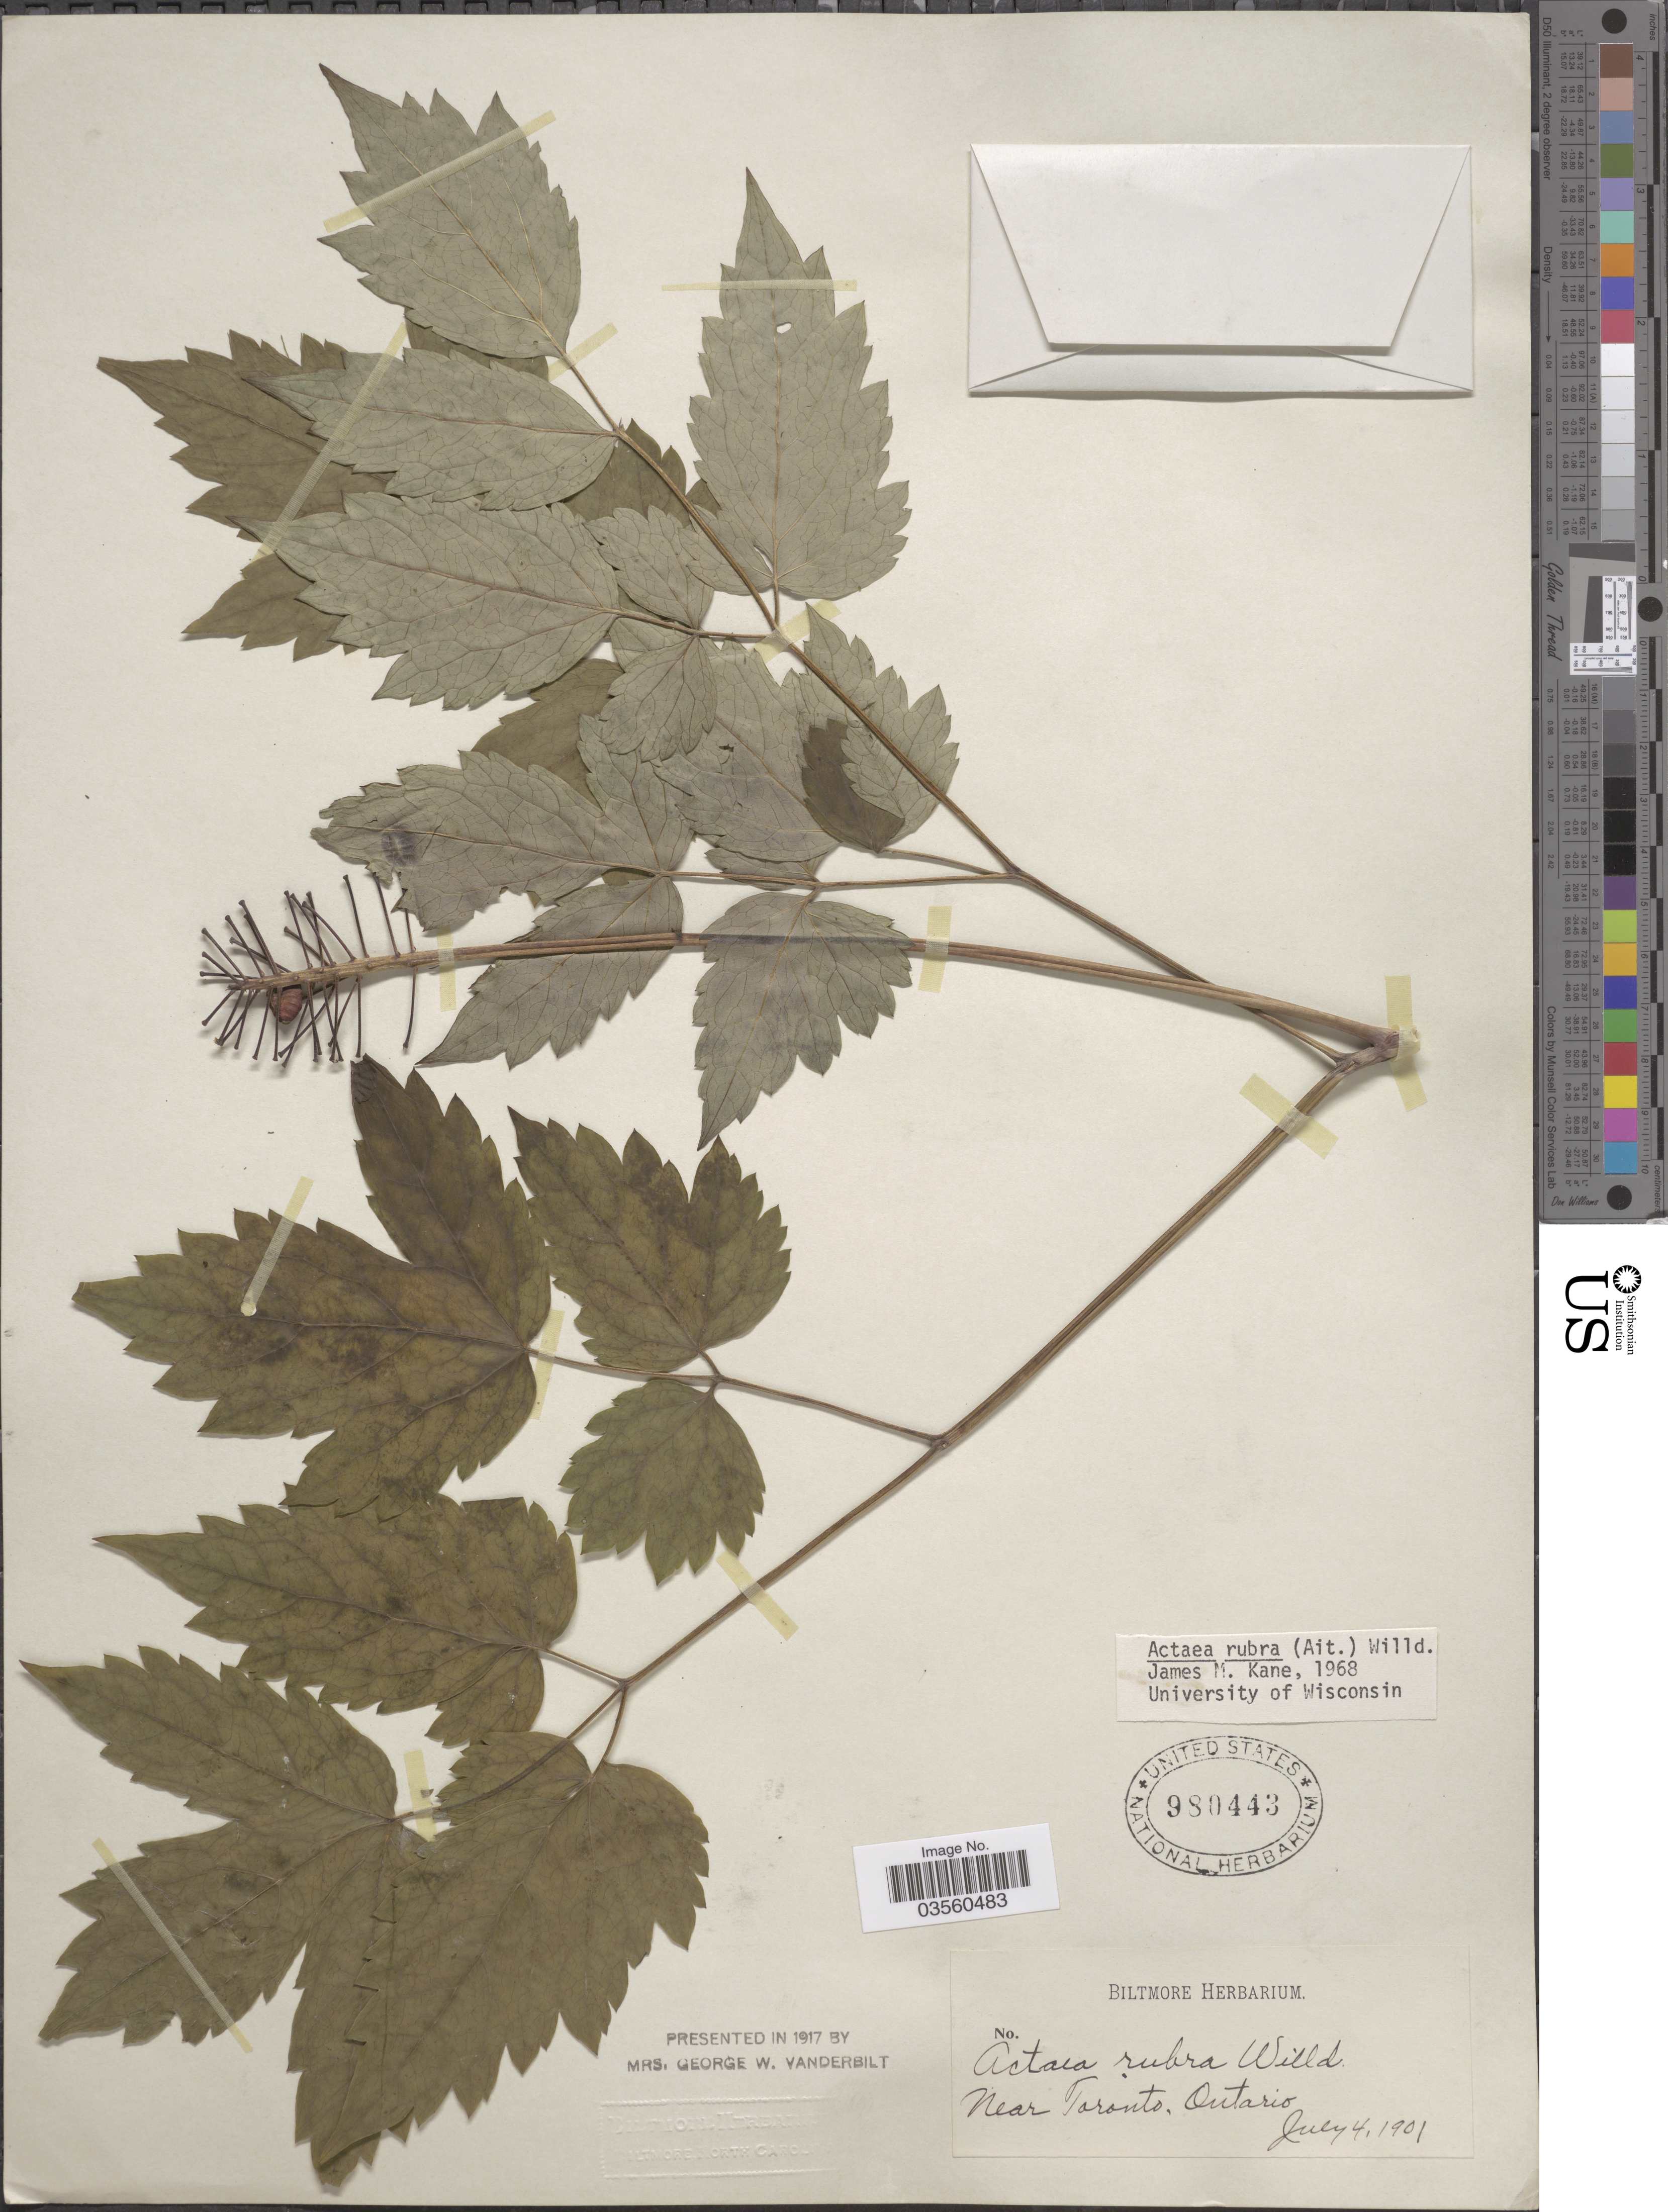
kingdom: Plantae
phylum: Tracheophyta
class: Magnoliopsida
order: Ranunculales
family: Ranunculaceae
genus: Actaea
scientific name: Actaea rubra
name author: (Aiton) Willd.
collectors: ex herb. Biltmore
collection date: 1901-07-04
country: Canada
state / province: Ontario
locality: Near Toronto.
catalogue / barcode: US 980443